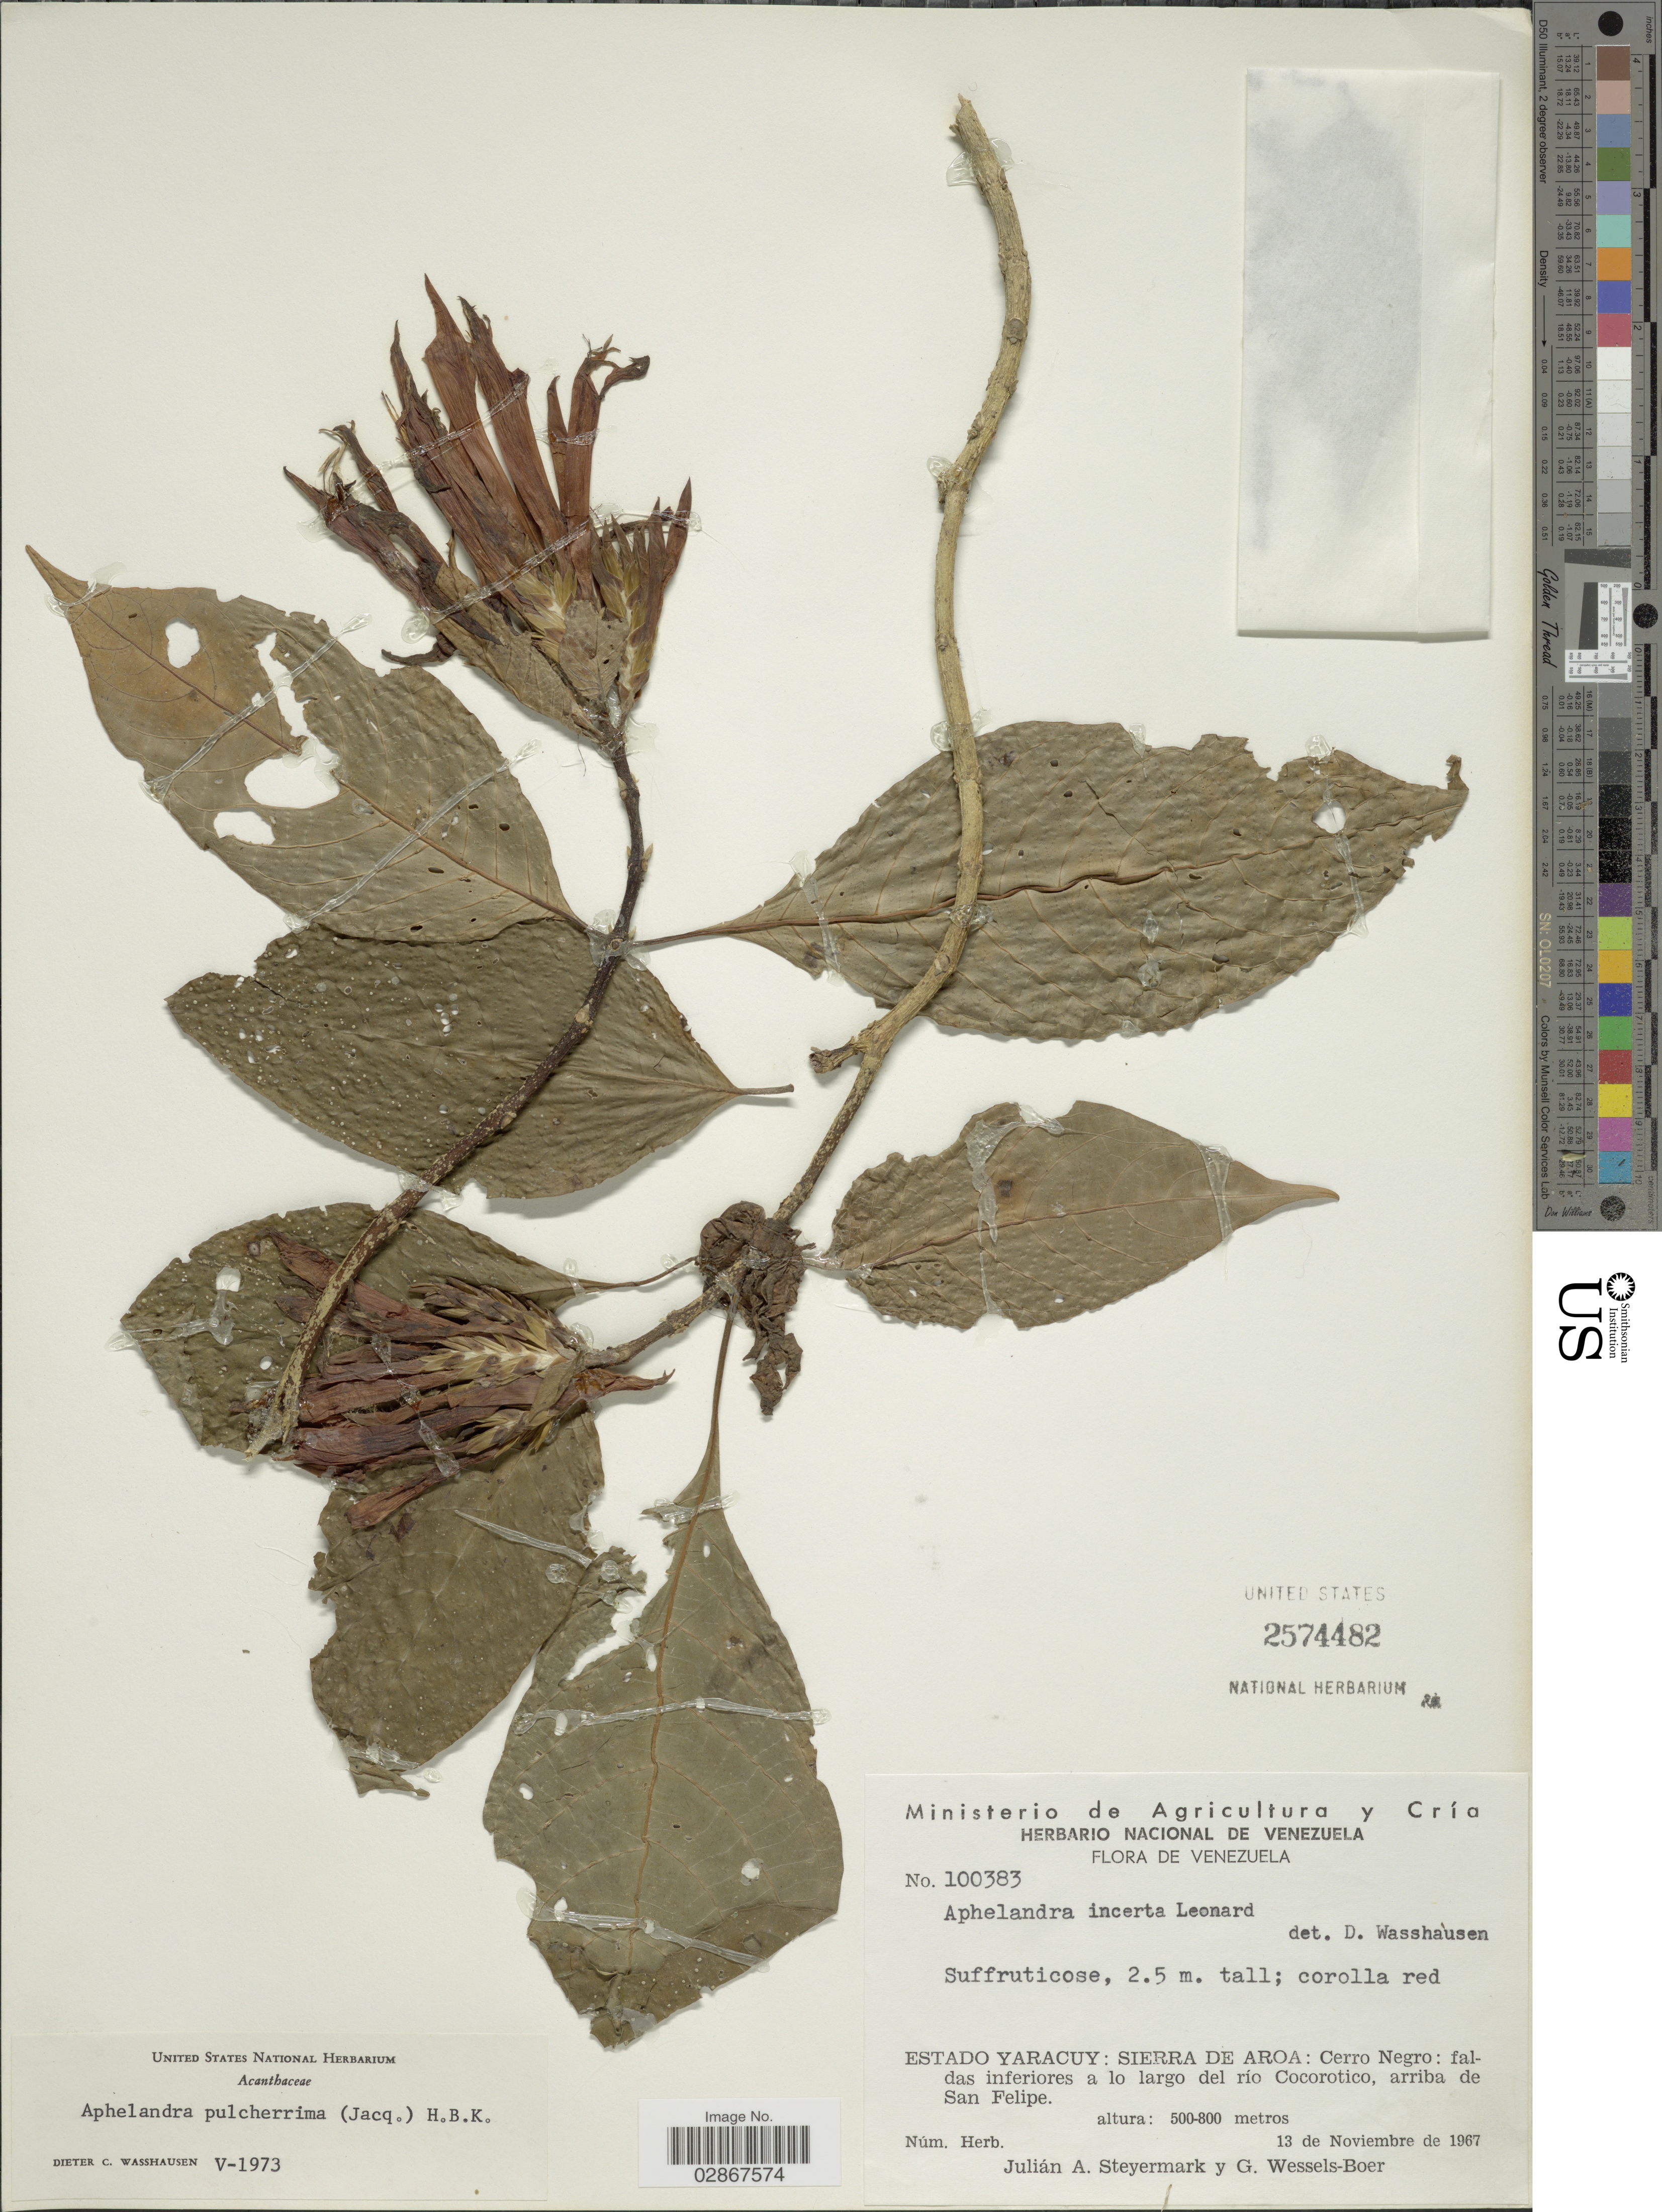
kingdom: Plantae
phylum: Tracheophyta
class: Magnoliopsida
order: Lamiales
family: Acanthaceae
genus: Aphelandra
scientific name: Aphelandra pulcherrima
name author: (Jacq.) Kunth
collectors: J. Steyermark & G. Wessels Boer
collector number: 100383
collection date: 1967-11-13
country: Venezuela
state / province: Yaracuy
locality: Sierra de Aroa: Cerro Negro: faldas inferiores a lo largo del río Cocorotico, arriba de San Felipe.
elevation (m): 500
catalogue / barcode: US 2574482